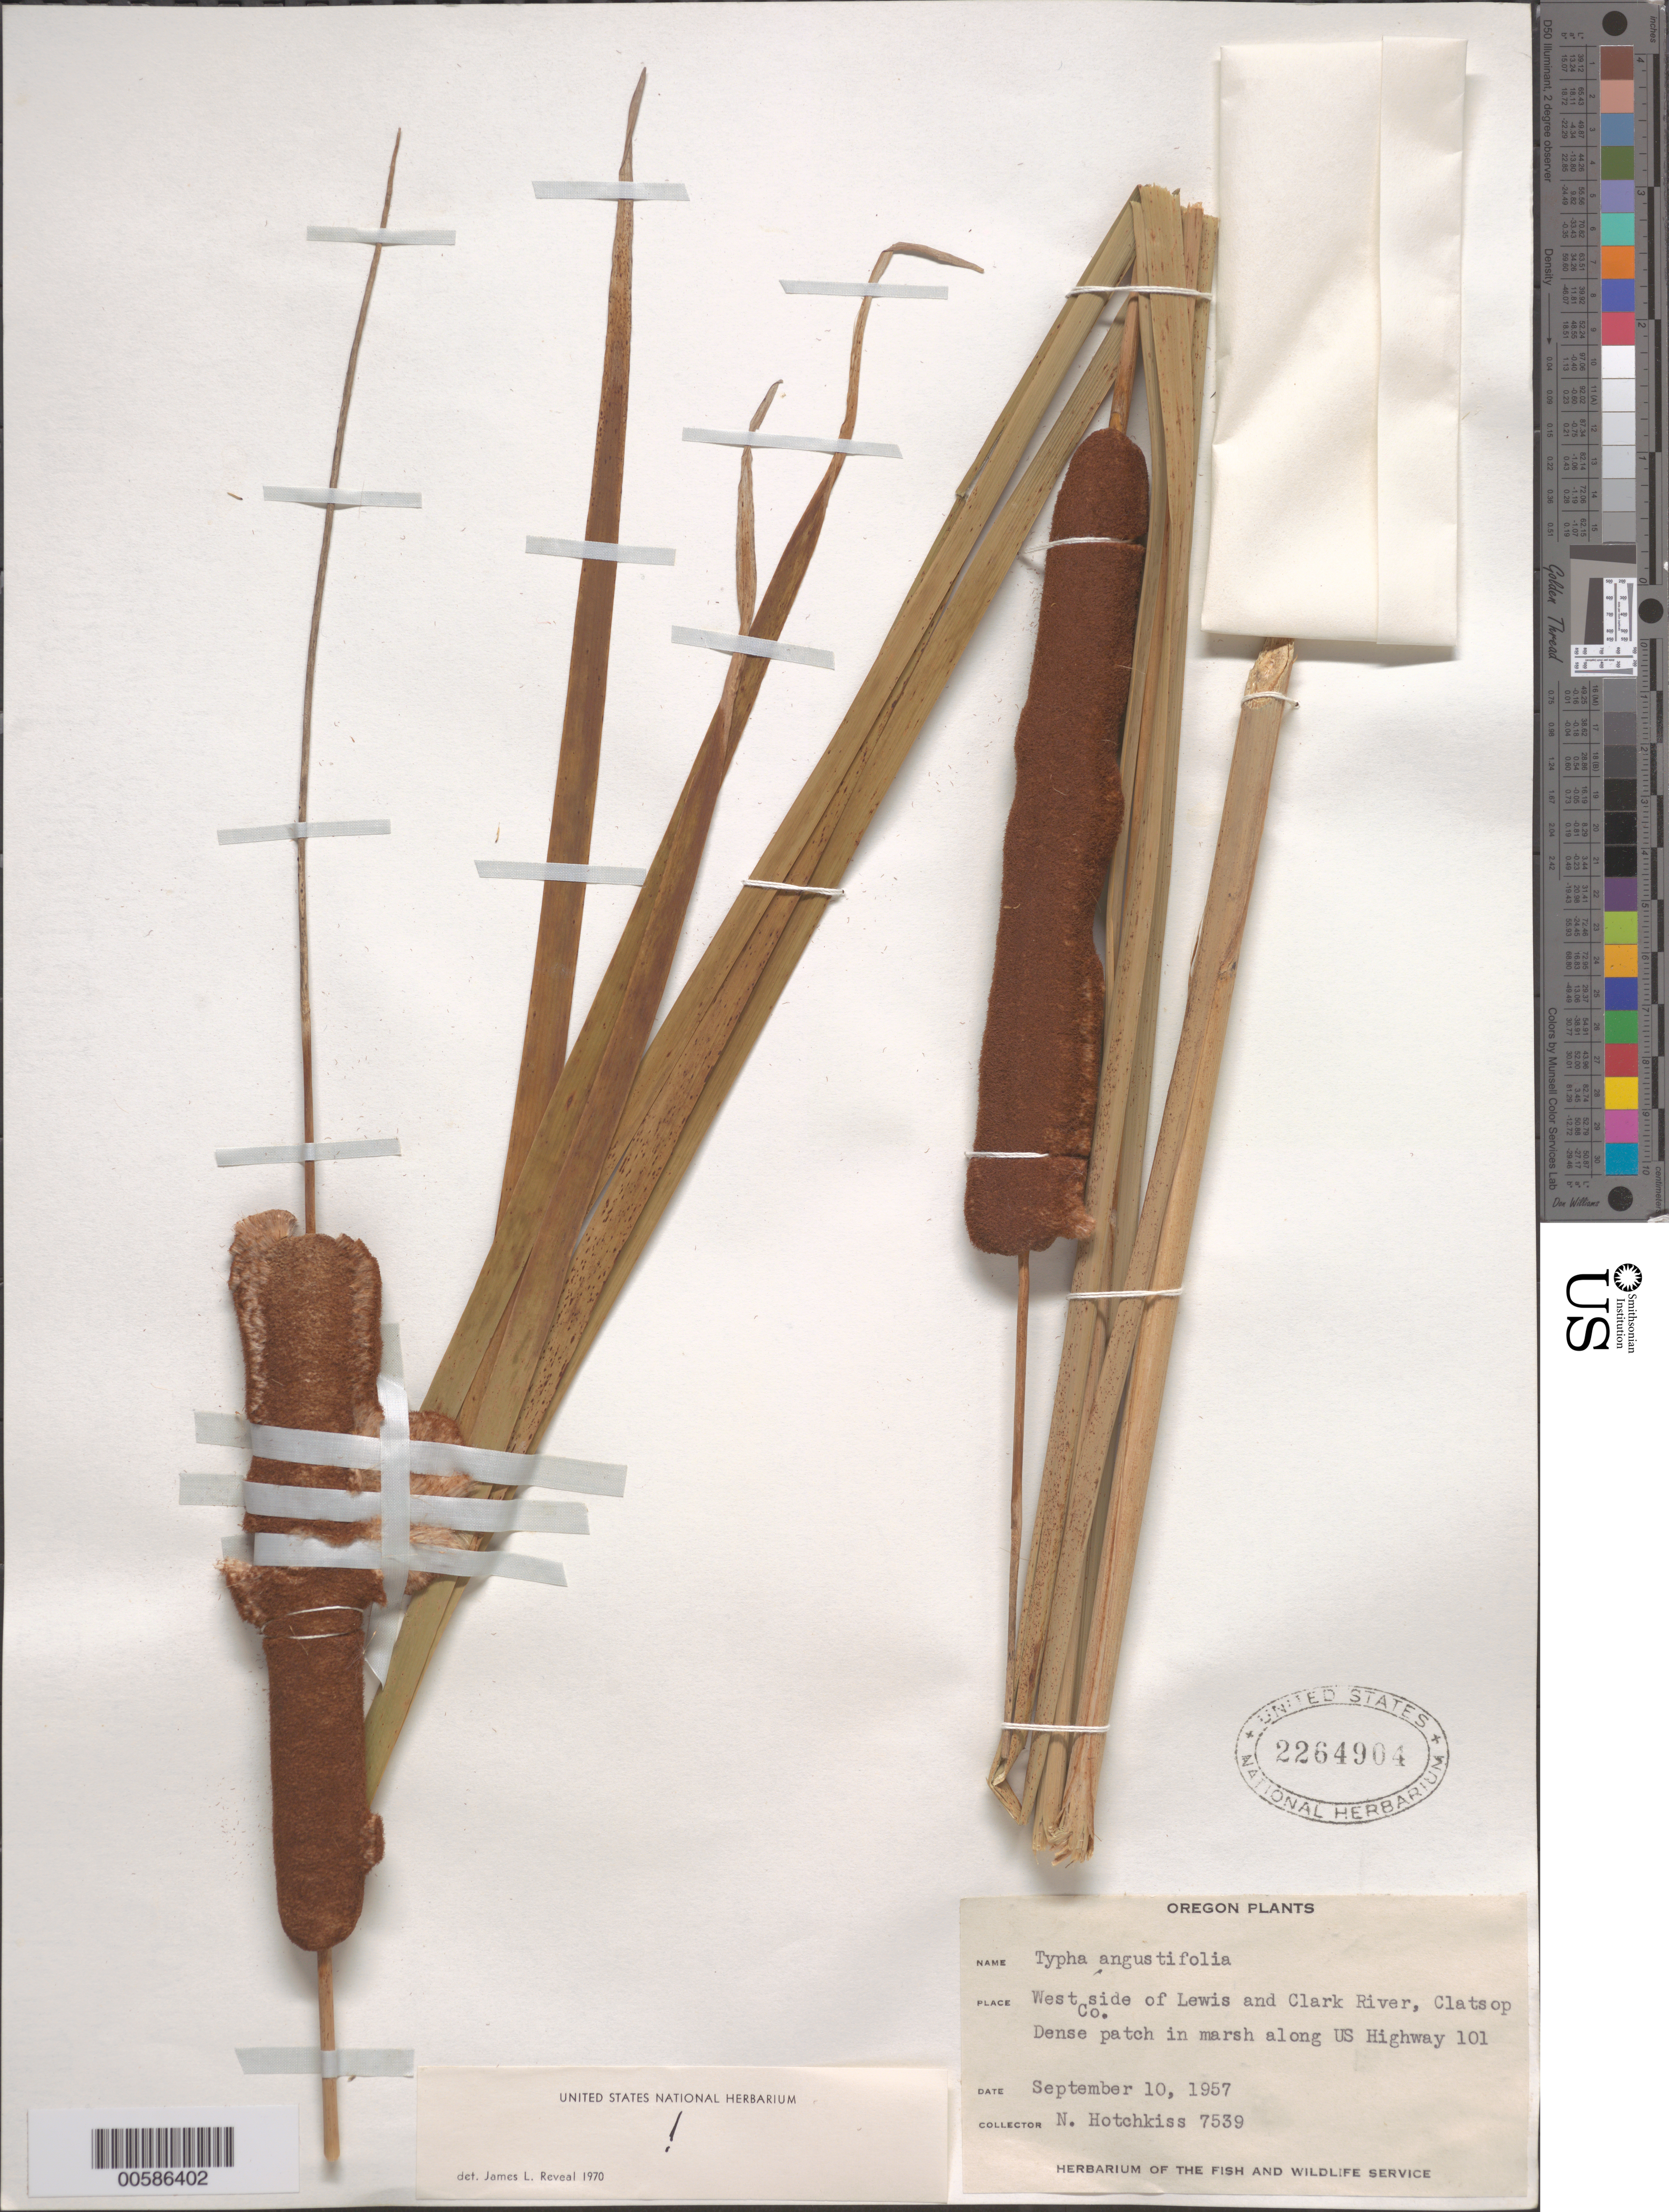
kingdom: Plantae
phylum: Tracheophyta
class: Liliopsida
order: Poales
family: Typhaceae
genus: Typha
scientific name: Typha angustifolia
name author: L.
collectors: N. Hotchkiss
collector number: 7539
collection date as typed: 10 Sep 1957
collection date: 1957-09-10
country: United States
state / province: Oregon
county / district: Clatsop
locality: W of Lewis and Clark River, US hwy 101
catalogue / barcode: US 2264904